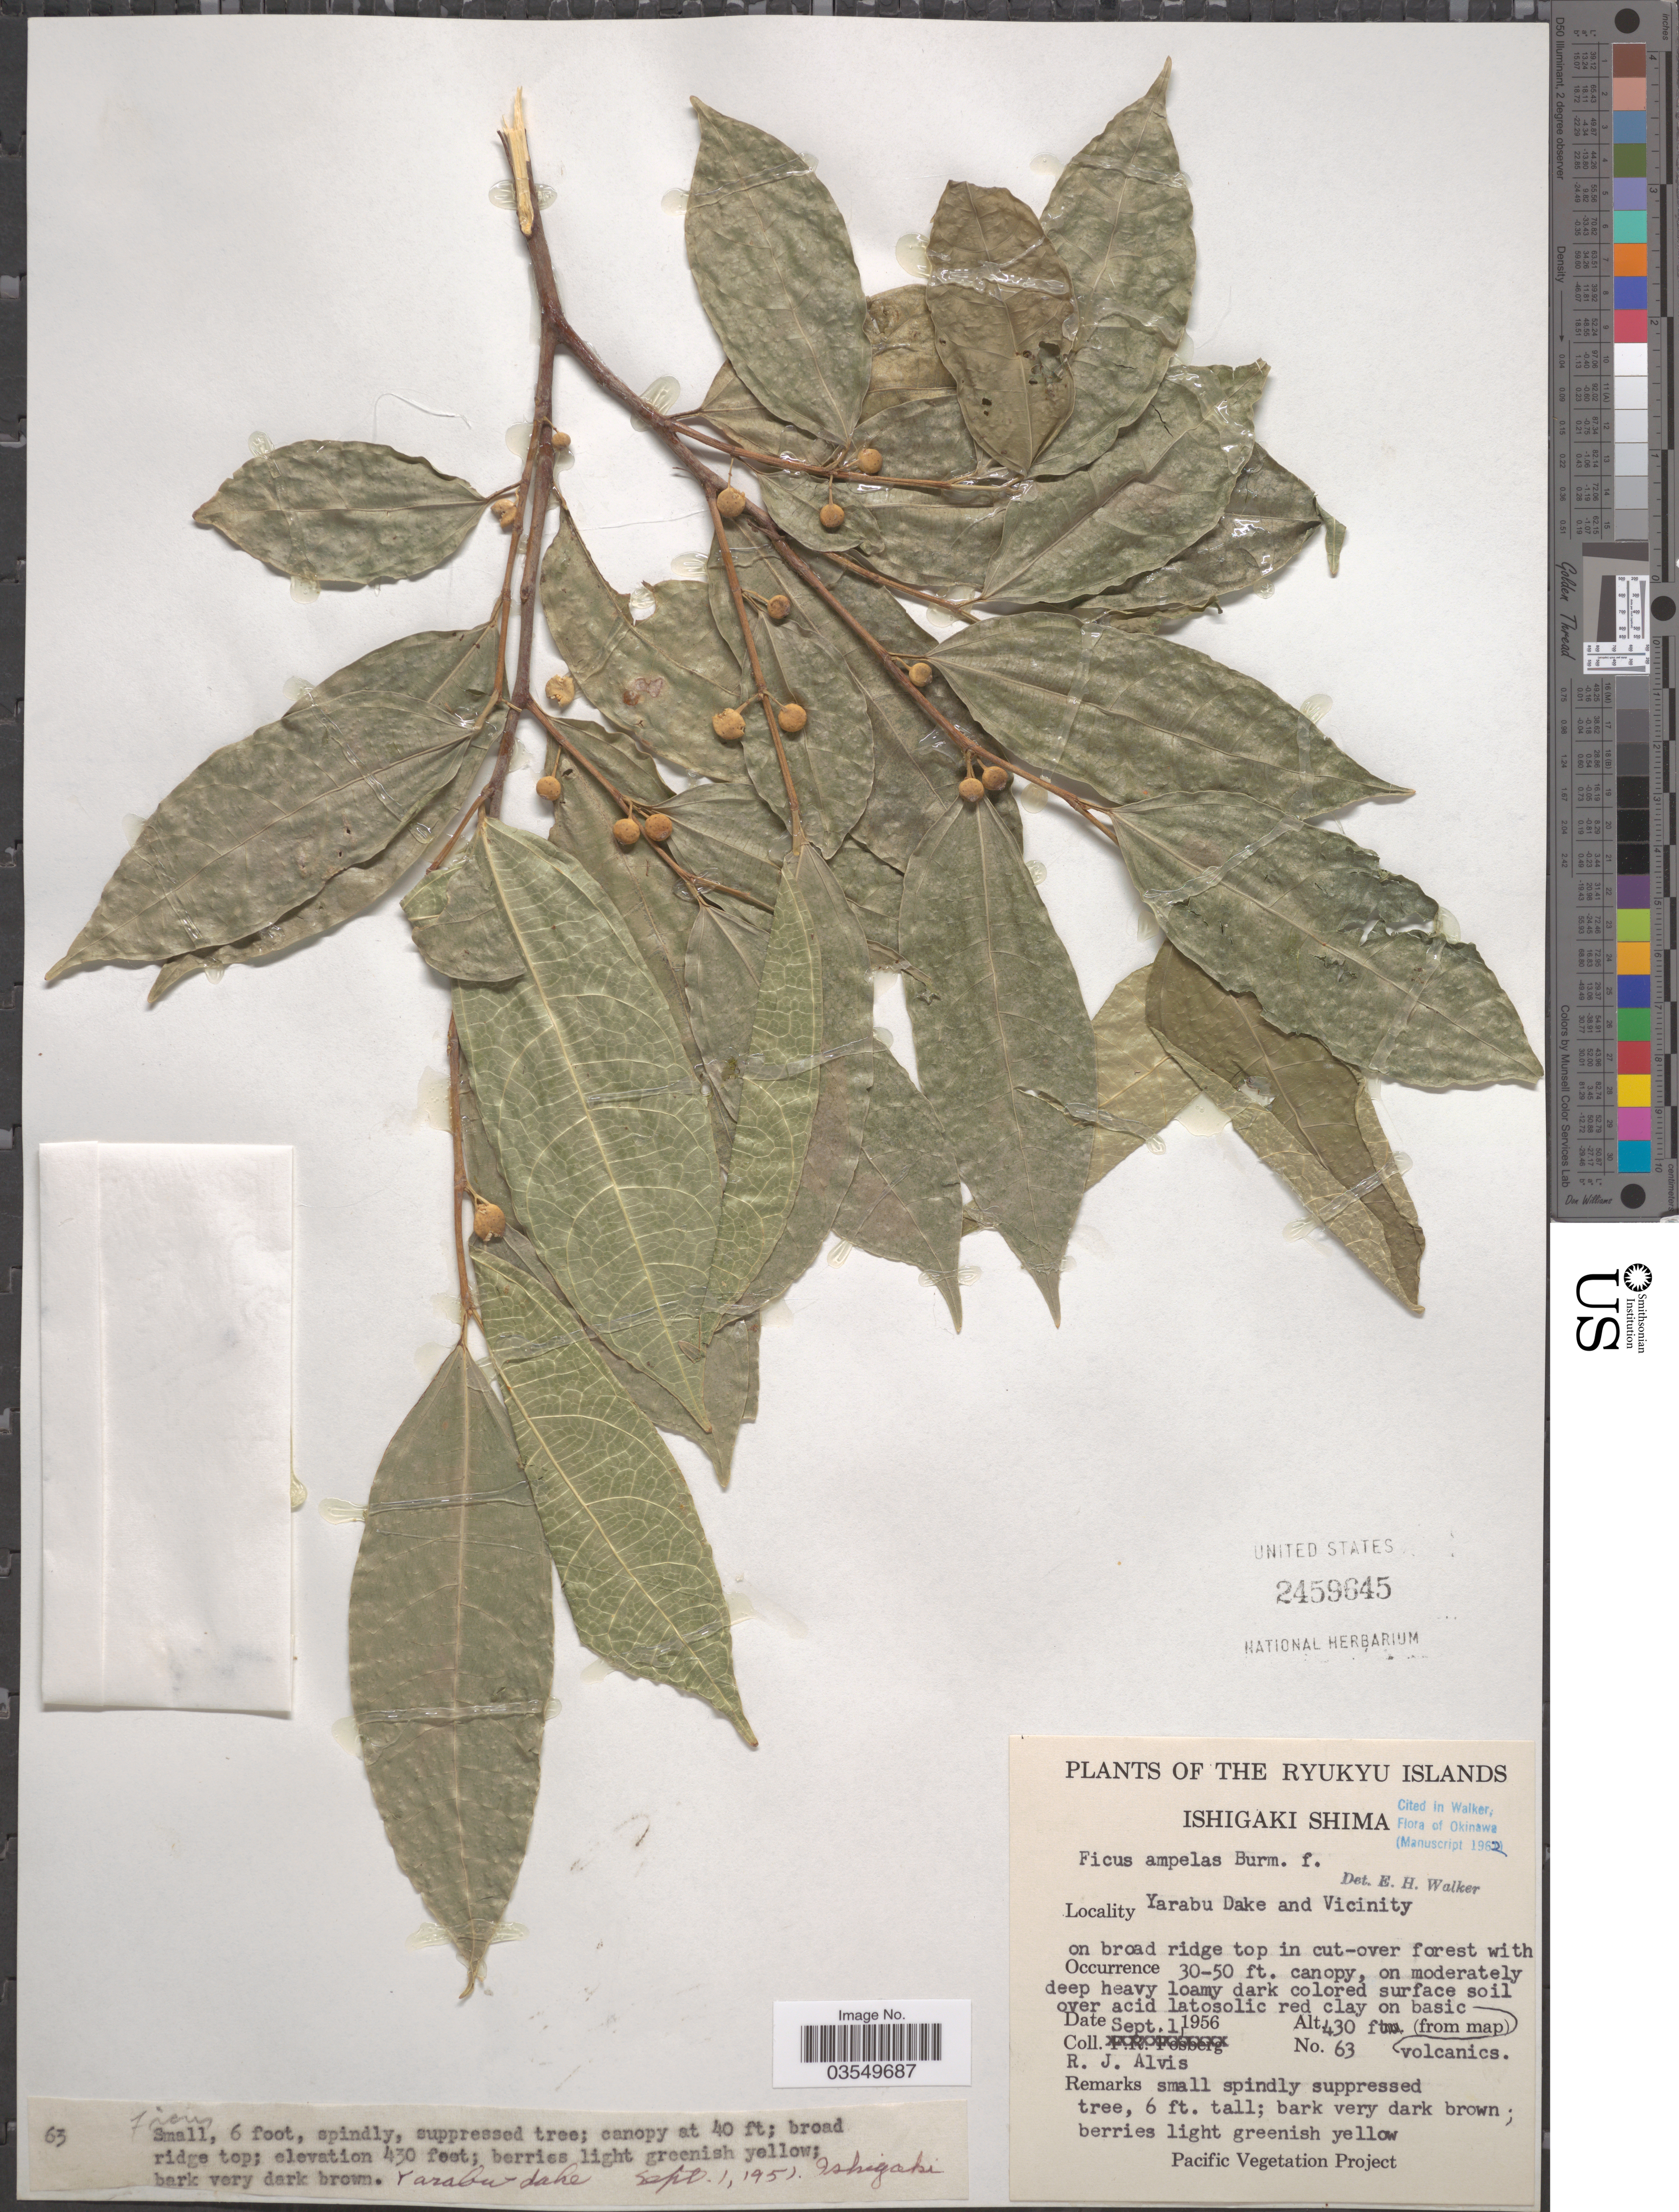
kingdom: Plantae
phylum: Tracheophyta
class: Magnoliopsida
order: Rosales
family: Moraceae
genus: Ficus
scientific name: Ficus ampelos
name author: Burm. f.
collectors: R. Alvis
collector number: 63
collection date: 1956-09-01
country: Japan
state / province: Okinawa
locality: The Ryukyu Islands. Ishigaki Shima. Yarabu Dake and Vicinity.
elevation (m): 131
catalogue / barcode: US 2459645